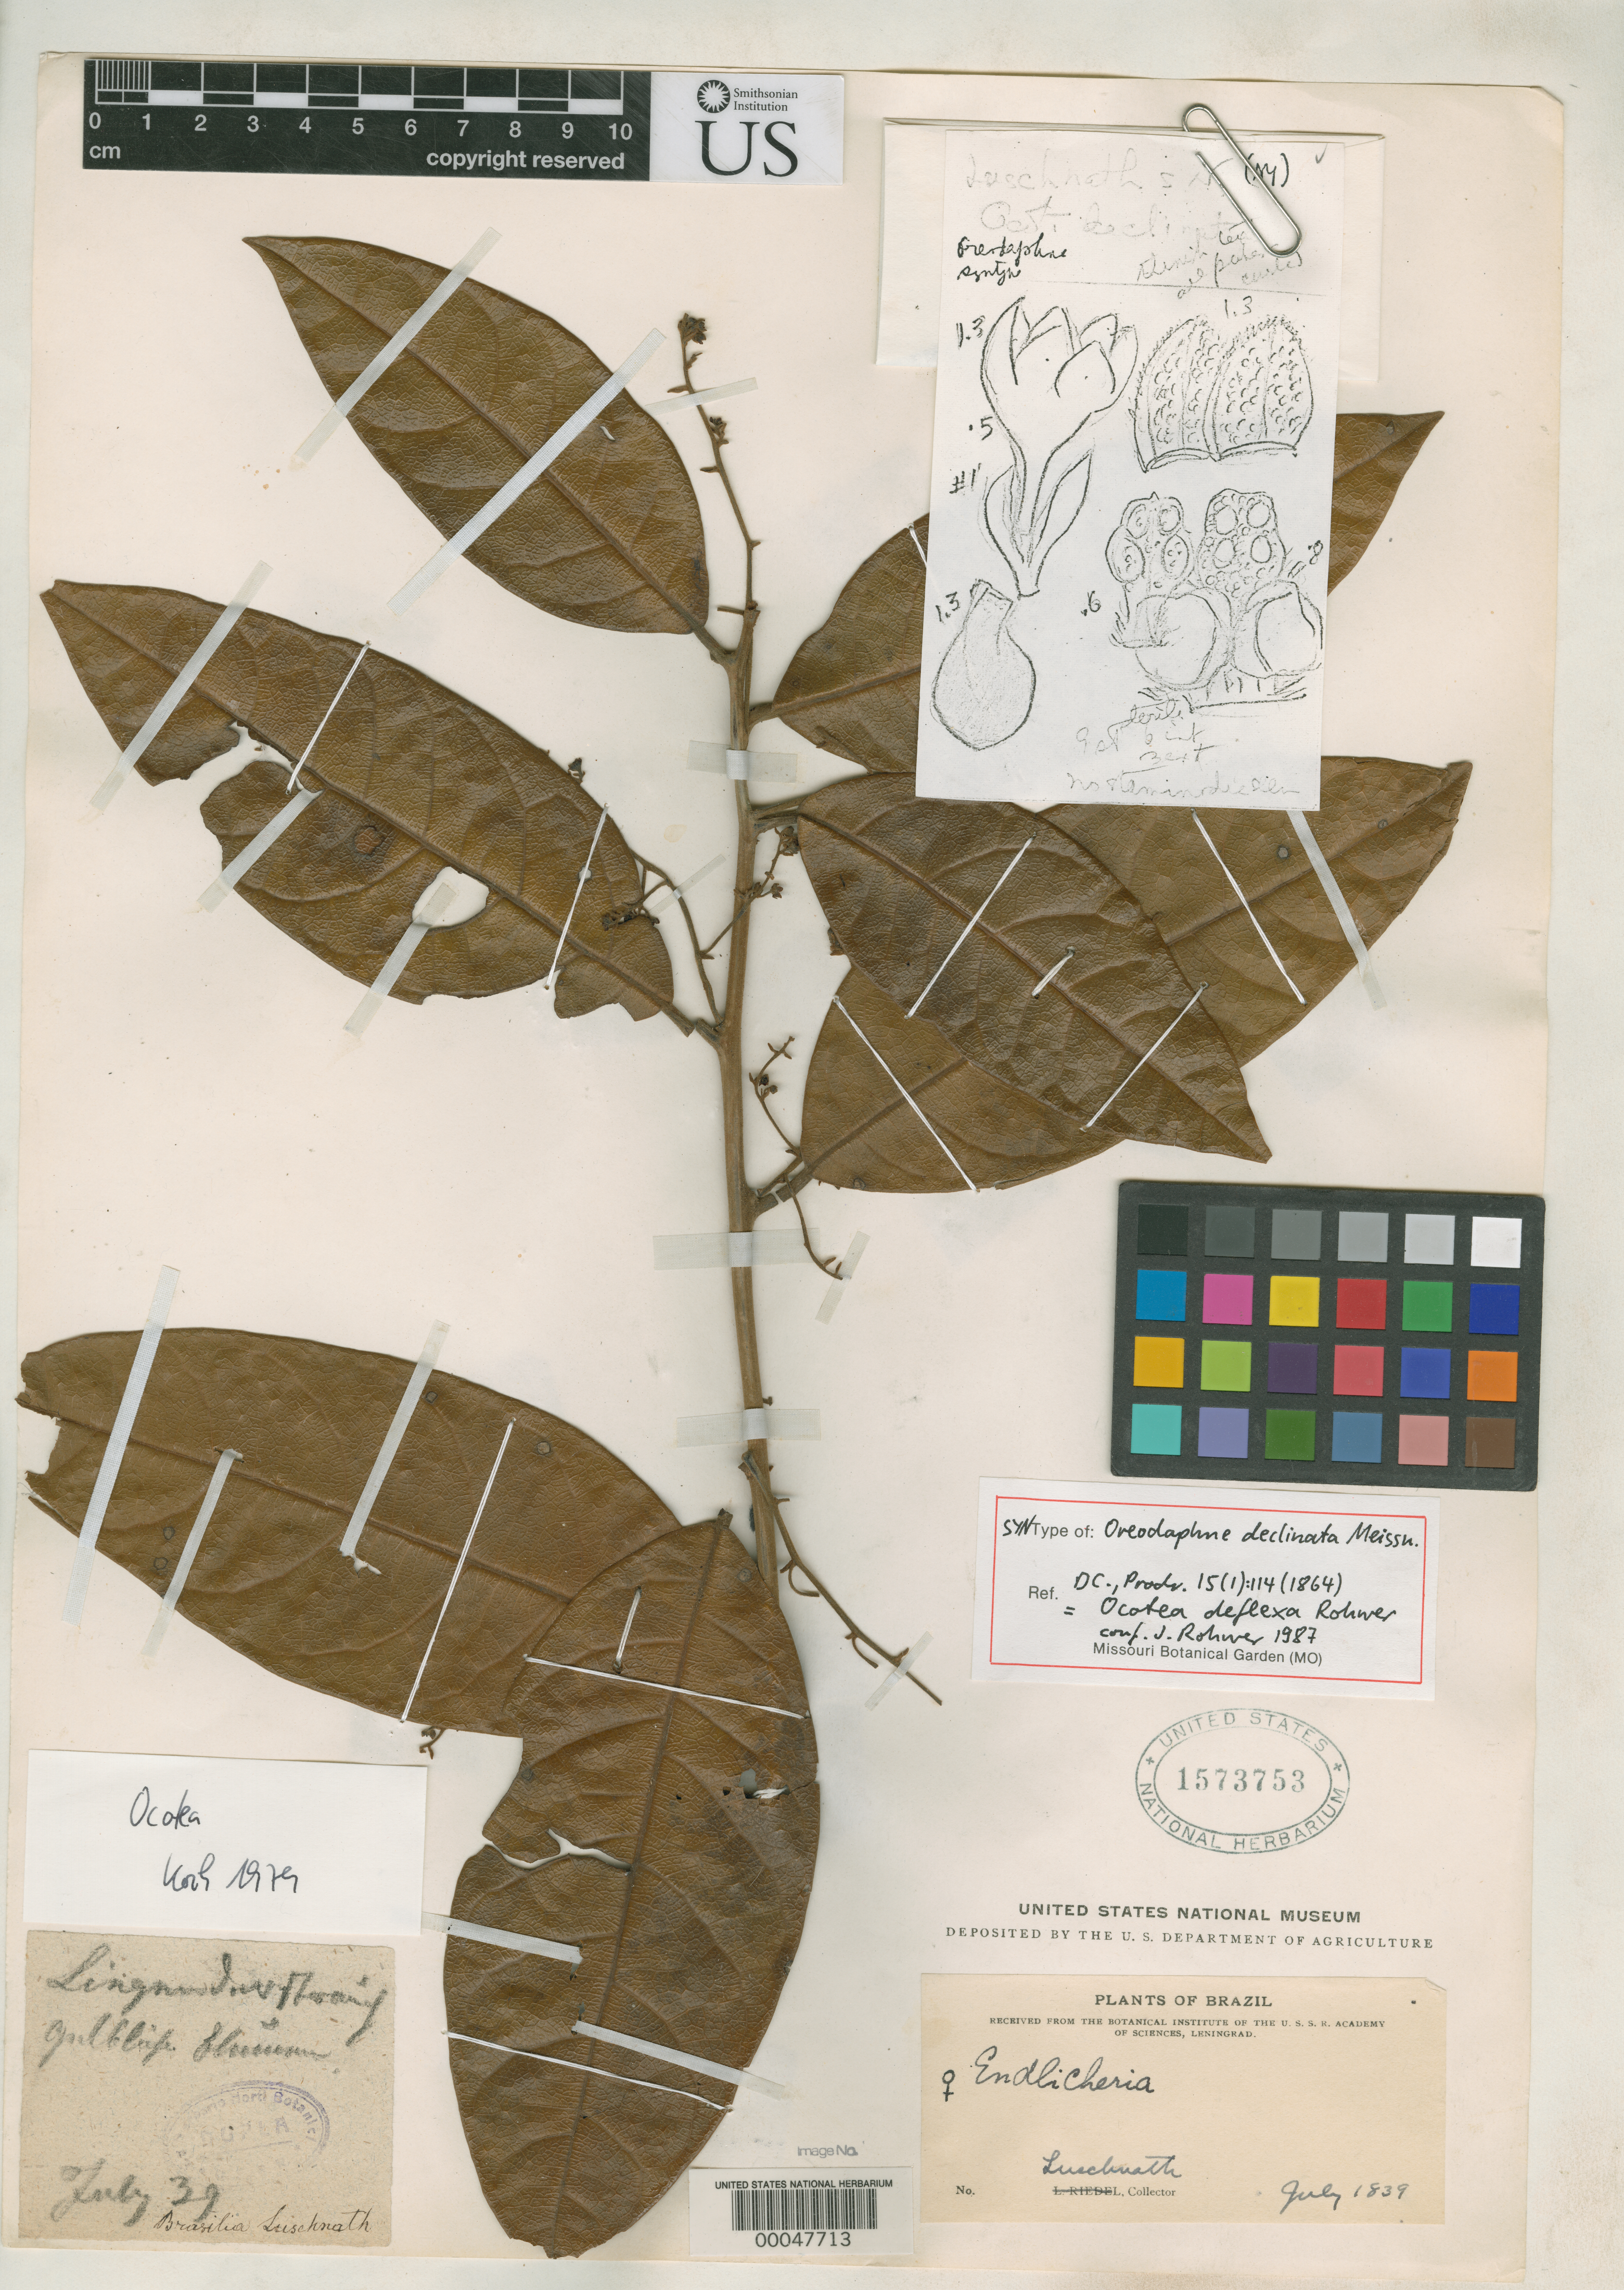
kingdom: Plantae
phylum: Tracheophyta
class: Magnoliopsida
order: Laurales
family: Lauraceae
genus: Oreodaphne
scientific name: Oreodaphne declinata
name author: Meisn. in DC.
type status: Syntype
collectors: B. Luschnath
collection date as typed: Jul 1839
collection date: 1839-07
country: Brazil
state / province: Minas Gerais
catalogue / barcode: US 1573753